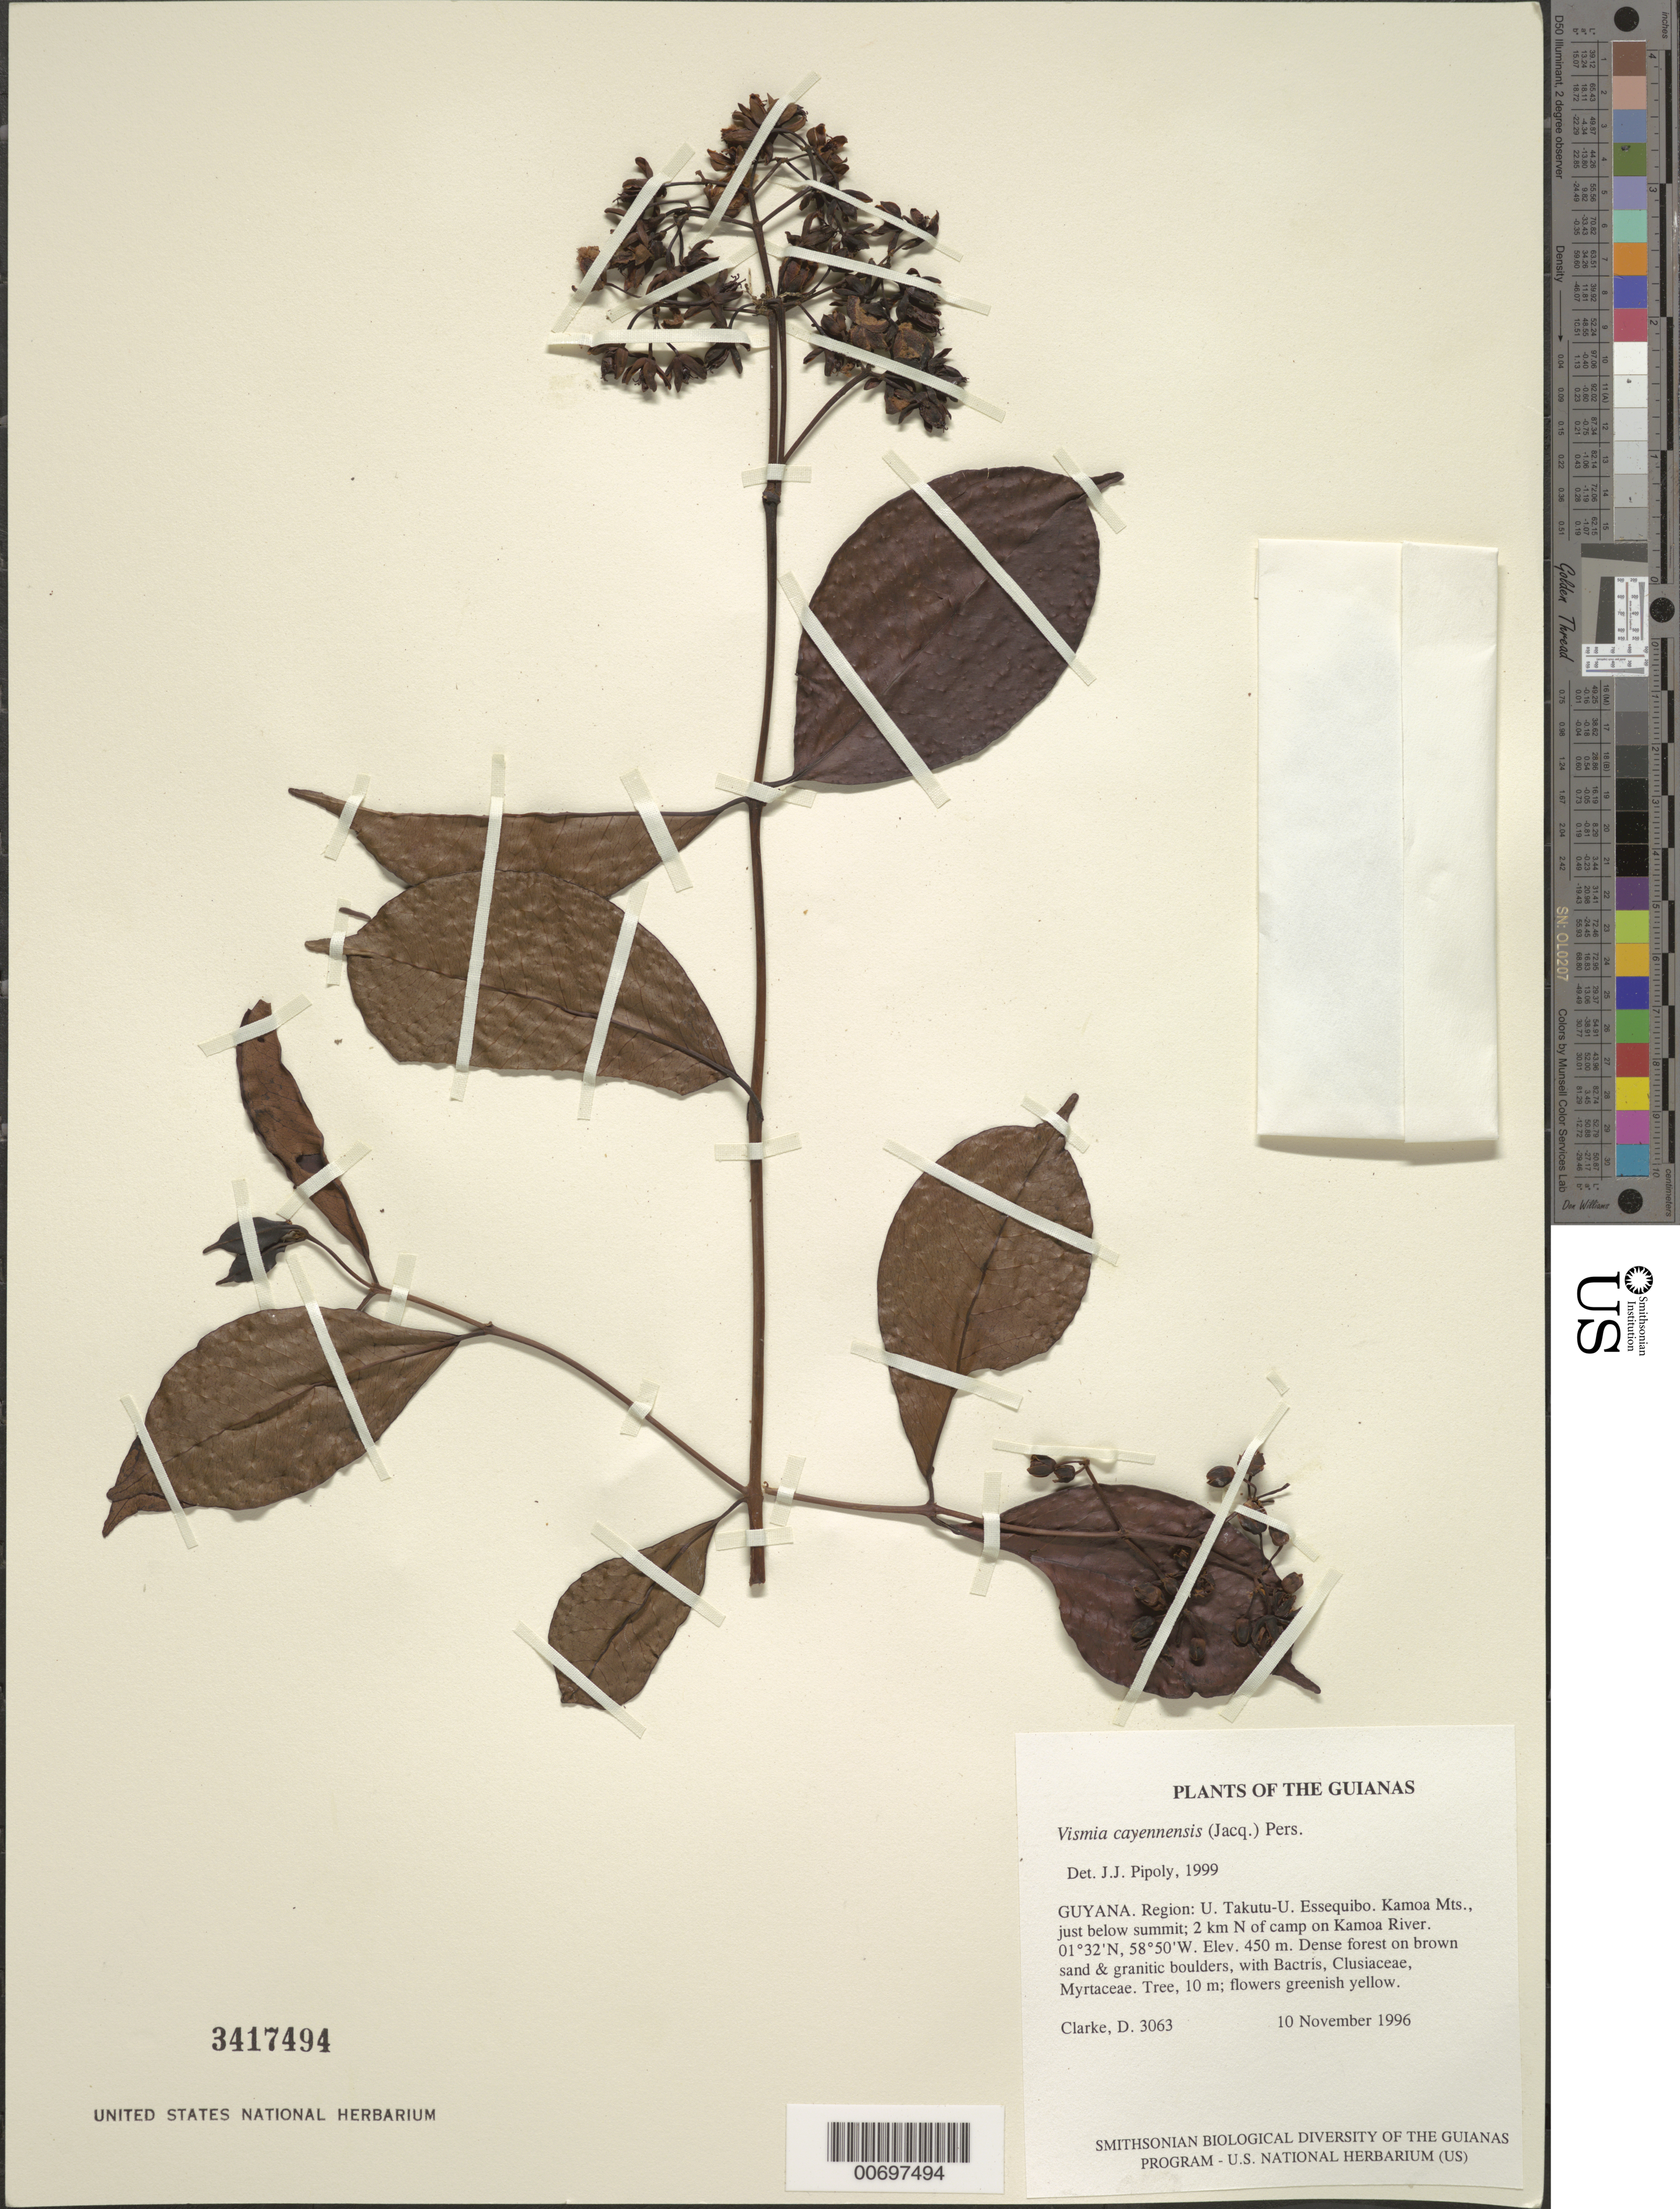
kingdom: Plantae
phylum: Tracheophyta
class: Magnoliopsida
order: Malpighiales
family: Hypericaceae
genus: Vismia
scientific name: Vismia cayennensis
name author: (Jacq.) Pers.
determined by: Pipoly, J. J., III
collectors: H. D. Clarke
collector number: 3063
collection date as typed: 10 November 1996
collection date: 1996-11-10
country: Guyana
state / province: U. Takutu-U. Essequibo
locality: Kamoa Mts., just below summit; 2 km N of camp on Kamoa River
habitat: Dense forest on brown sand & granitic boulders, with Bactris, Clusiaceae, Myrtaceae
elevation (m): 450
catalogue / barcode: US 3417494